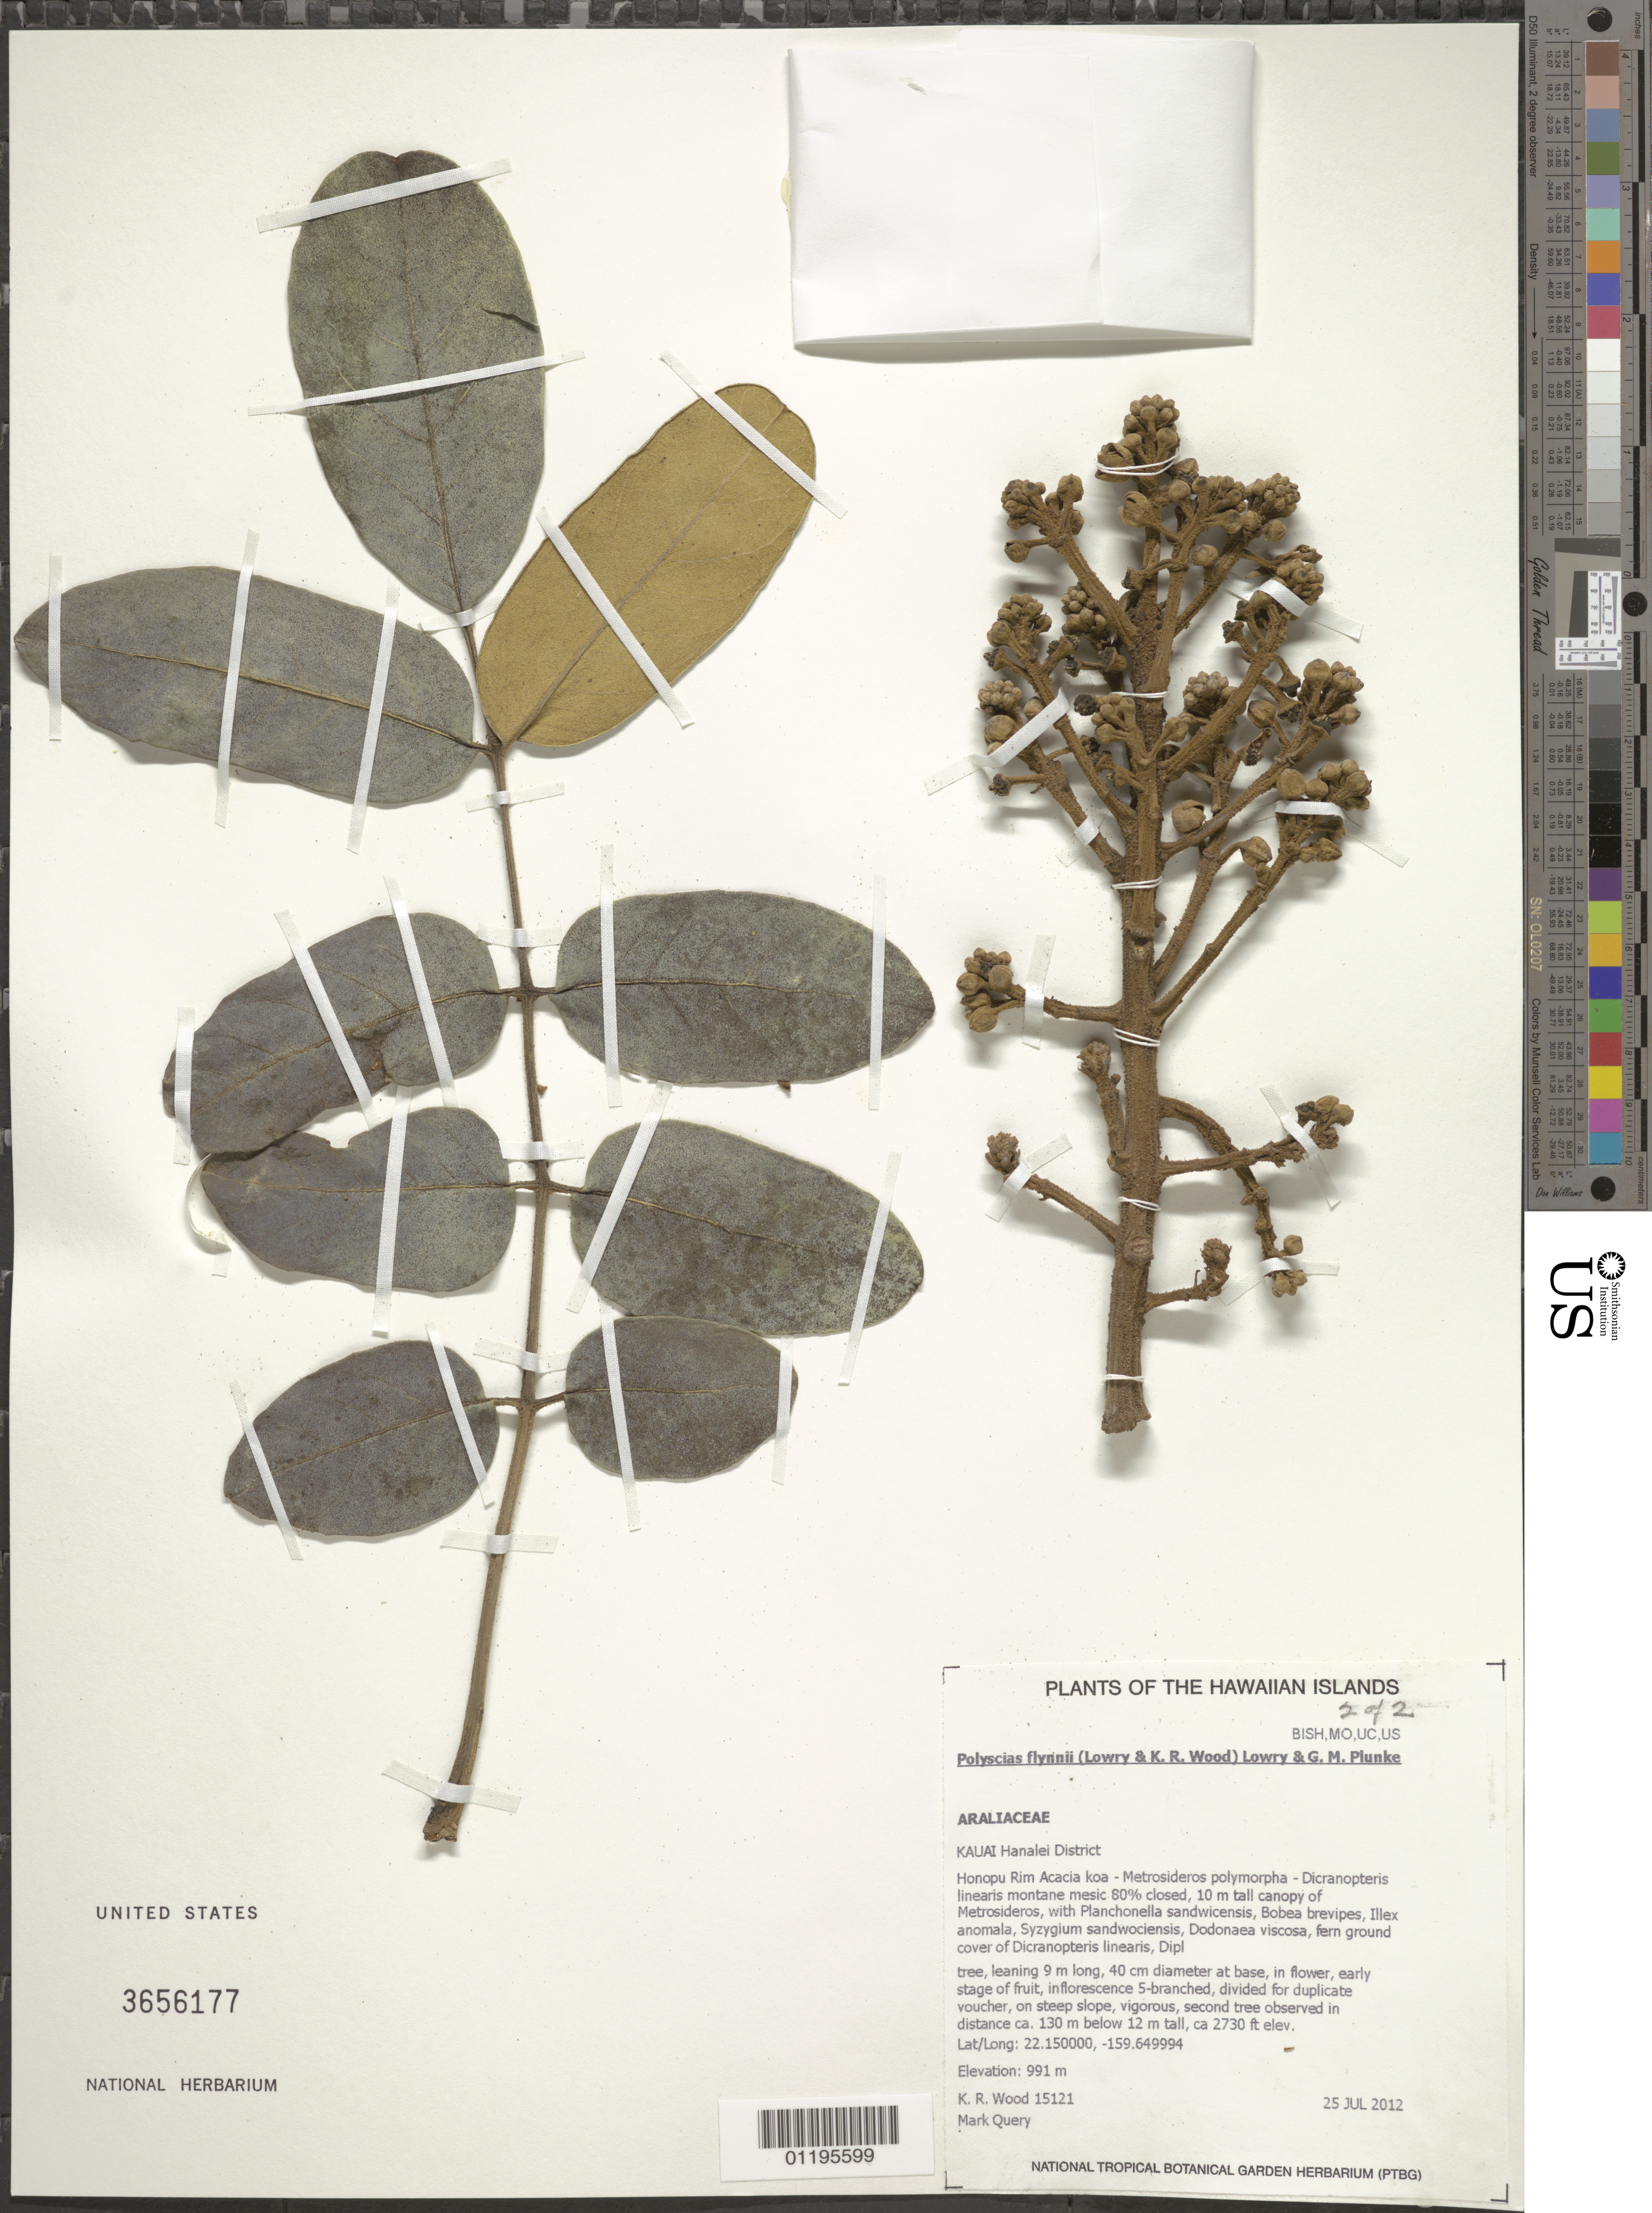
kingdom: Plantae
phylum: Tracheophyta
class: Magnoliopsida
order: Apiales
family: Araliaceae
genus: Polyscias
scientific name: Polyscias flynnii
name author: (Lowry & K.R. Wood) Lowry & G. M. Plunkett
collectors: K. R. Wood & M. Query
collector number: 15121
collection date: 2012-07-25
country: United States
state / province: Hawaii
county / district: Kauai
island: Kaua'i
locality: Hanalei District, Honopu Rim.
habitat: Montane mesic forest.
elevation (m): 991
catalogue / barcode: US 3656177